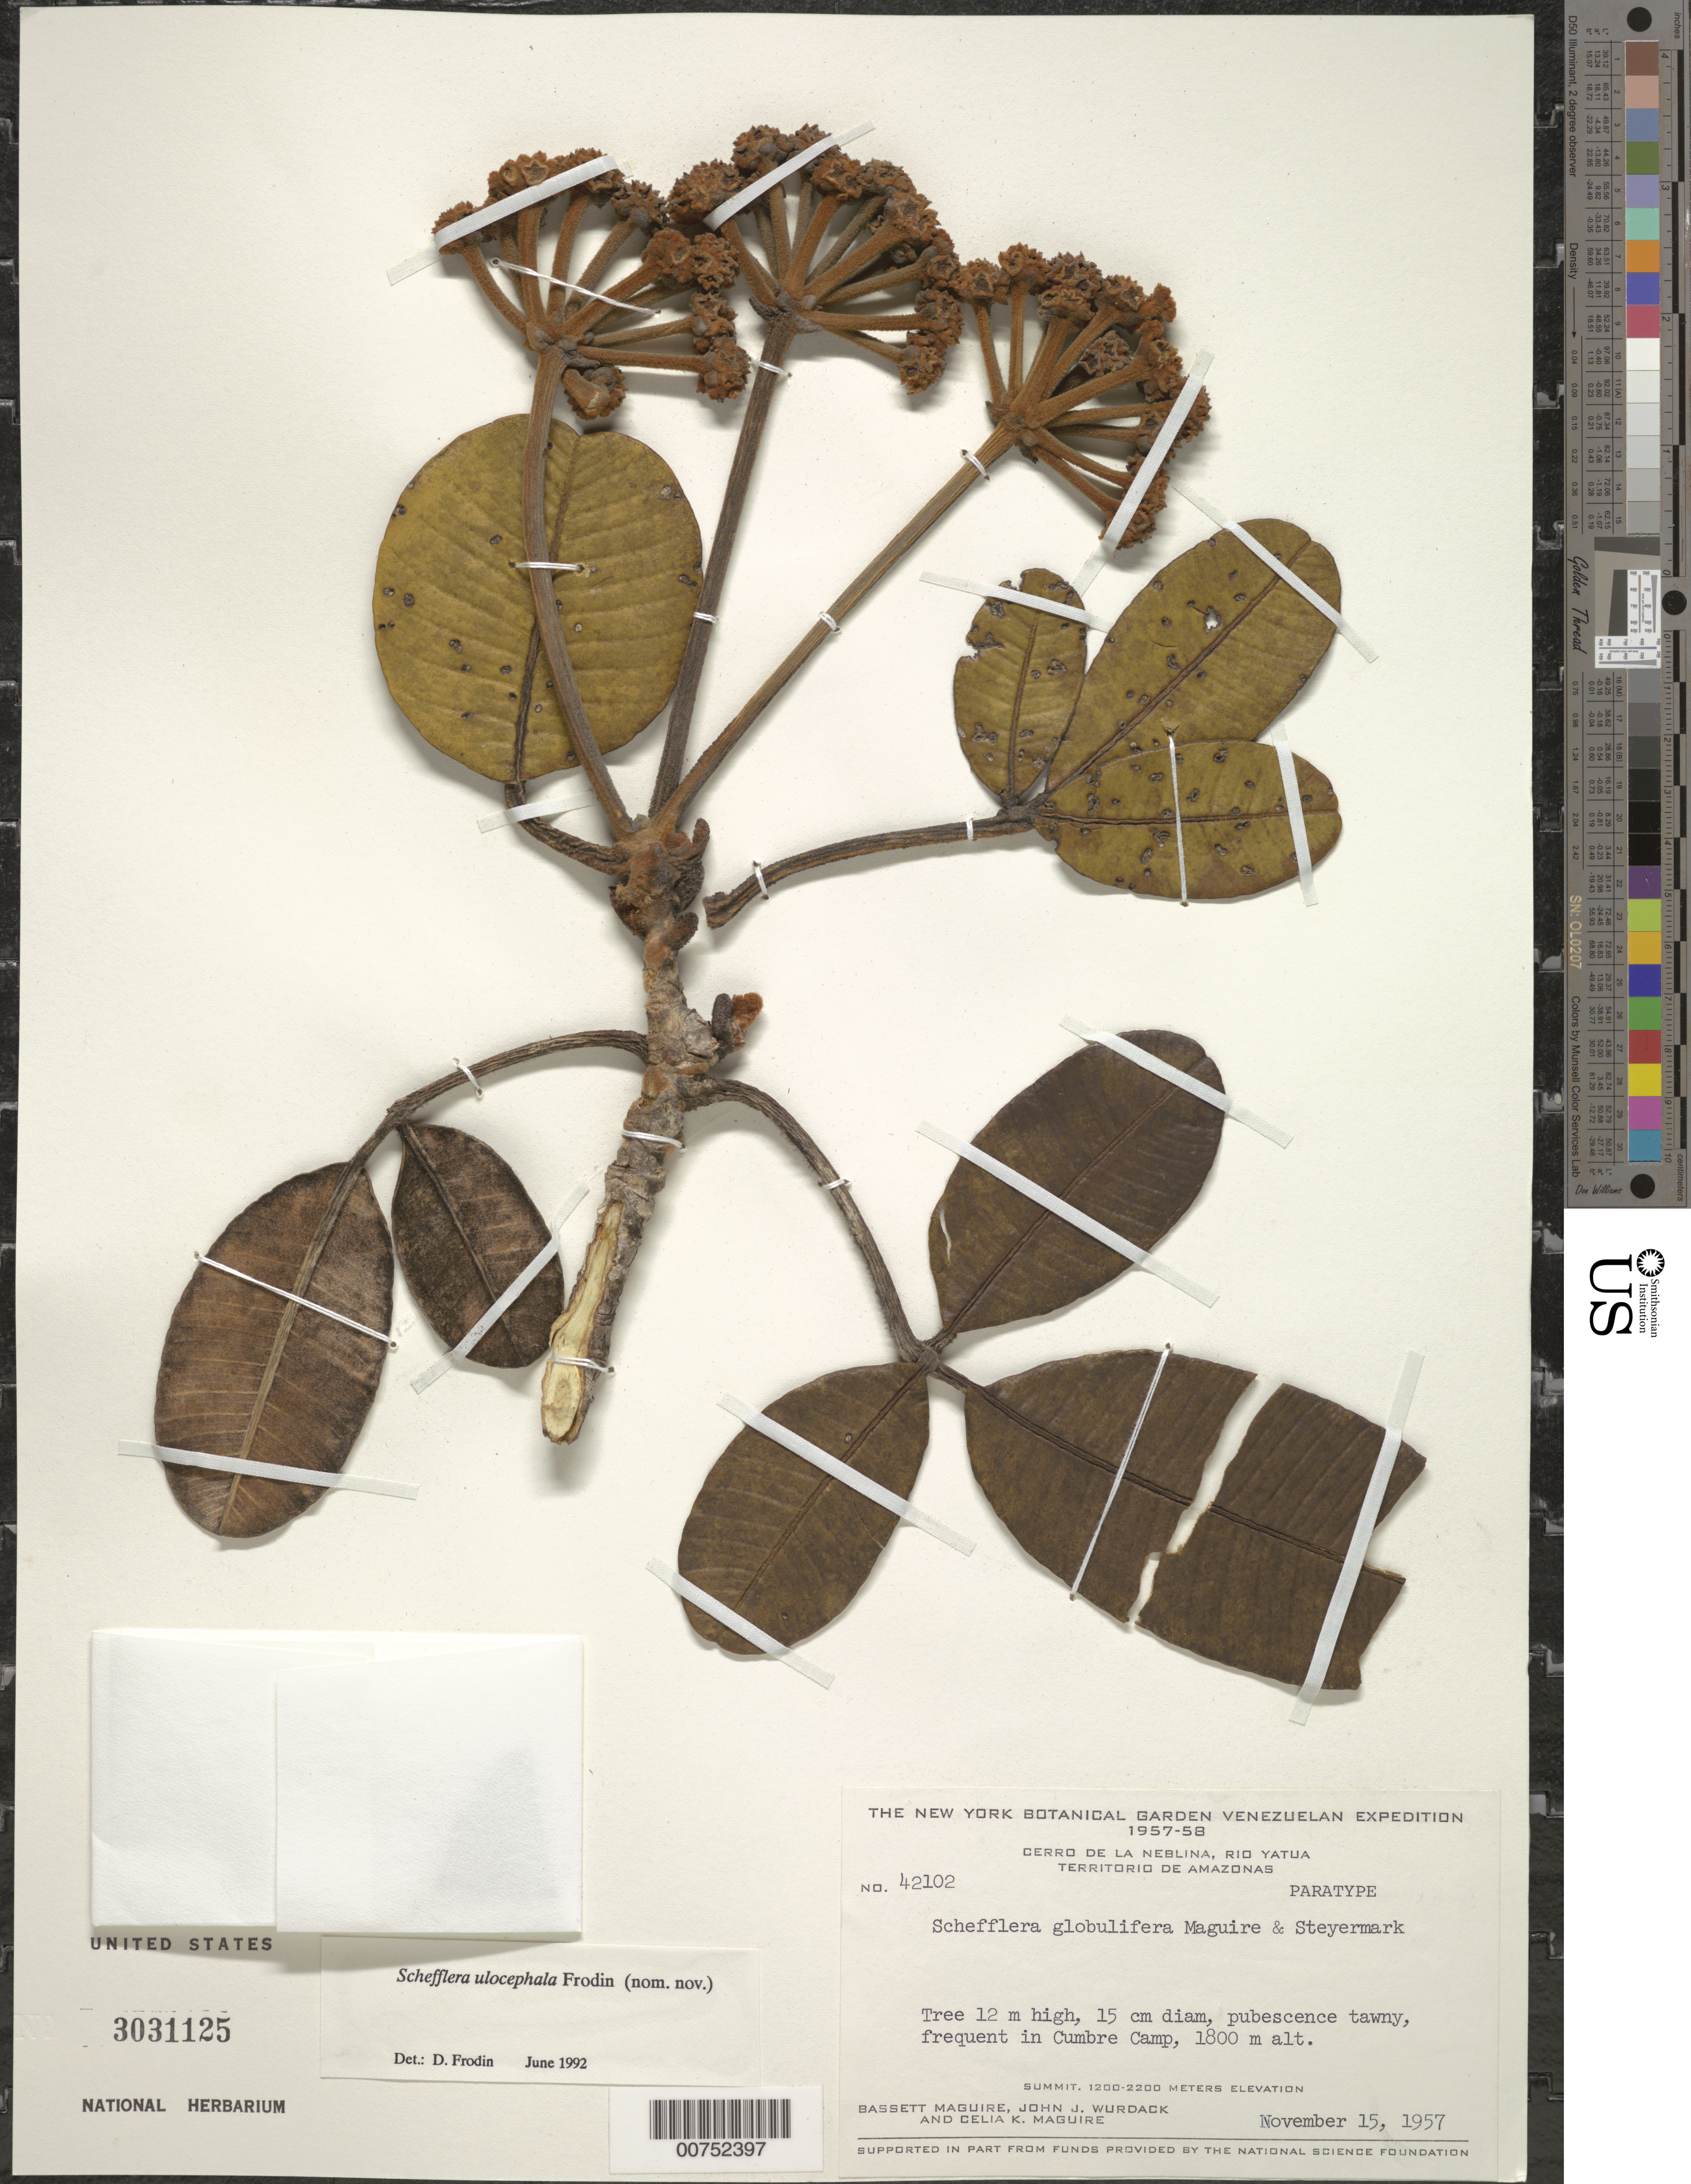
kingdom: Plantae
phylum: Tracheophyta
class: Magnoliopsida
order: Apiales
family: Araliaceae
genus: Schefflera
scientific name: Schefflera ulocephala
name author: Frodin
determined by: Frodin, D. G.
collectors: B. Maguire, J. J. Wurdack & C. K. Maguire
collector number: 42102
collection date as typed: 17-Nov-57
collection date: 1957-11-17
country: Venezuela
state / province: Amazonas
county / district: Río Negro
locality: Cerro de la Neblina, Río Yatua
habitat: Cumbre Camp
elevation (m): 1800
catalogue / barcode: US 3031125